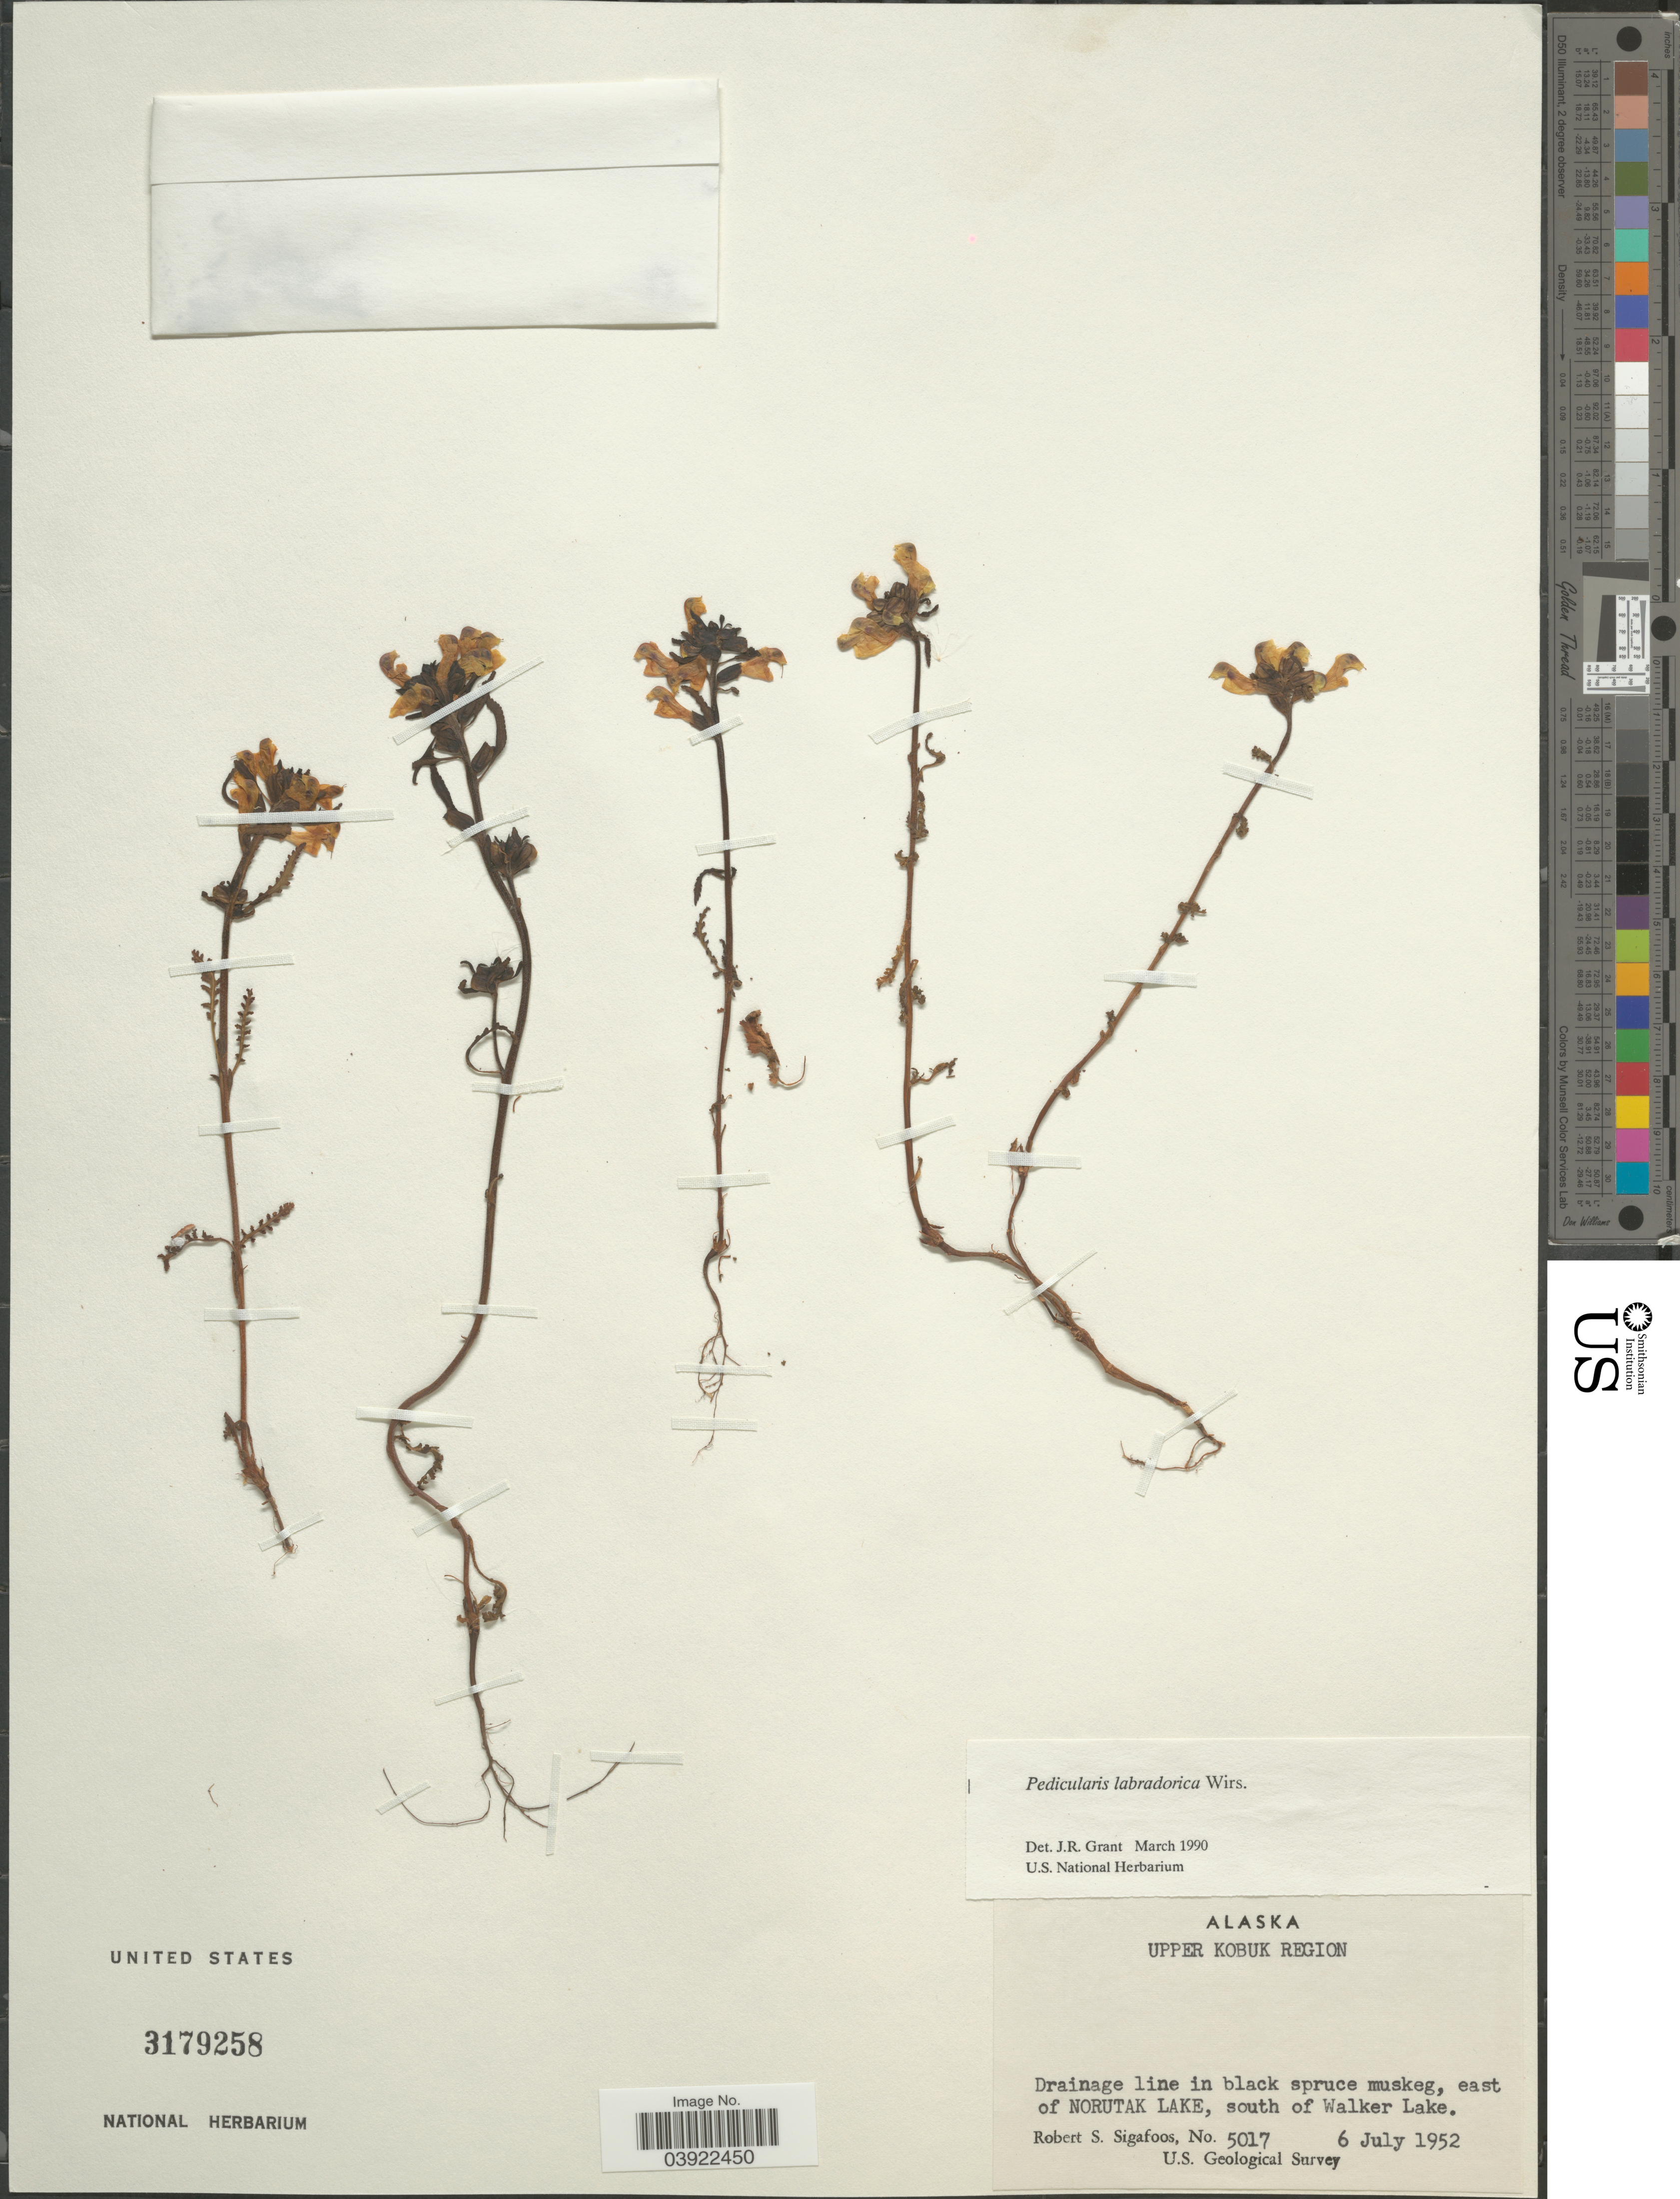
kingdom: Plantae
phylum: Tracheophyta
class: Magnoliopsida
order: Lamiales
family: Orobanchaceae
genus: Pedicularis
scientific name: Pedicularis labradorica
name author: Wirsing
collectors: R. Sigafoos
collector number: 5017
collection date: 1952-07-06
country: United States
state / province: Alaska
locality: Upper Kobuk Region. East of Norutak Lake, south of Walker Lake.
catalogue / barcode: US 3179258